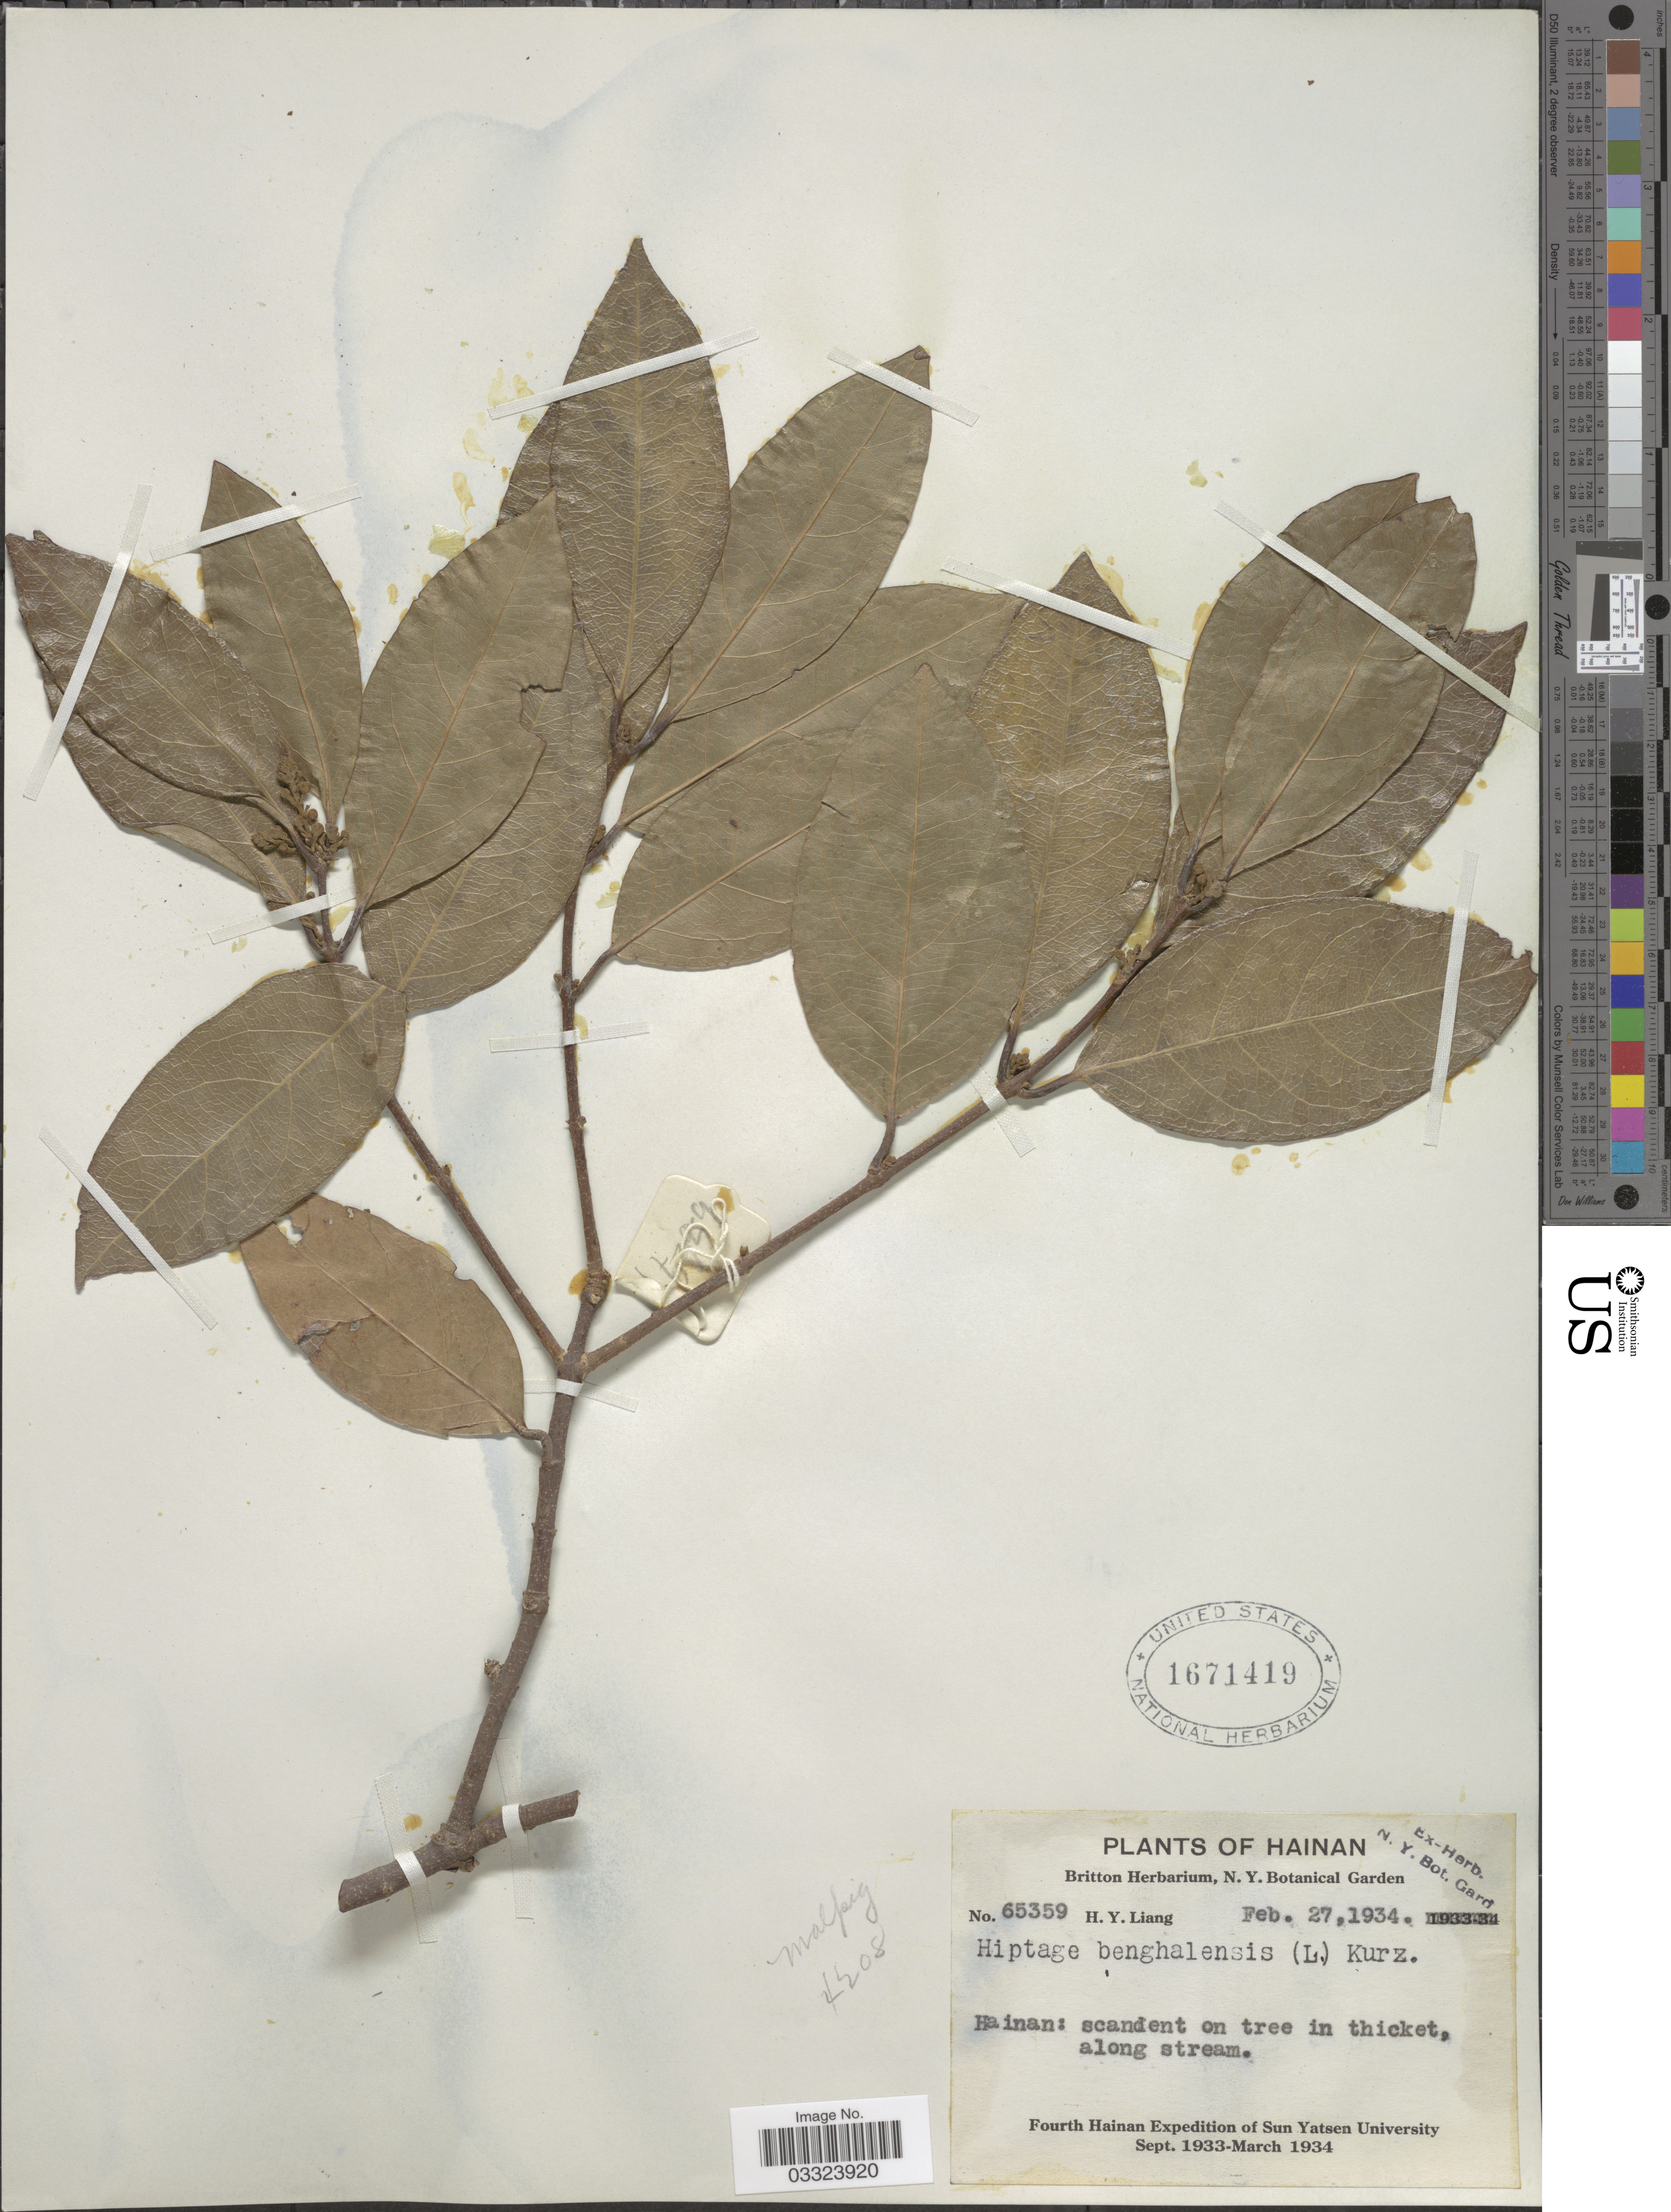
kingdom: Plantae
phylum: Tracheophyta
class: Magnoliopsida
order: Malpighiales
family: Malpighiaceae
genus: Hiptage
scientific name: Hiptage benghalensis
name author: (L.) Kurz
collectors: H. Y. Liang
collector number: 65359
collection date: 1934-02-27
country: China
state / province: Hainan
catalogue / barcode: US 1671419